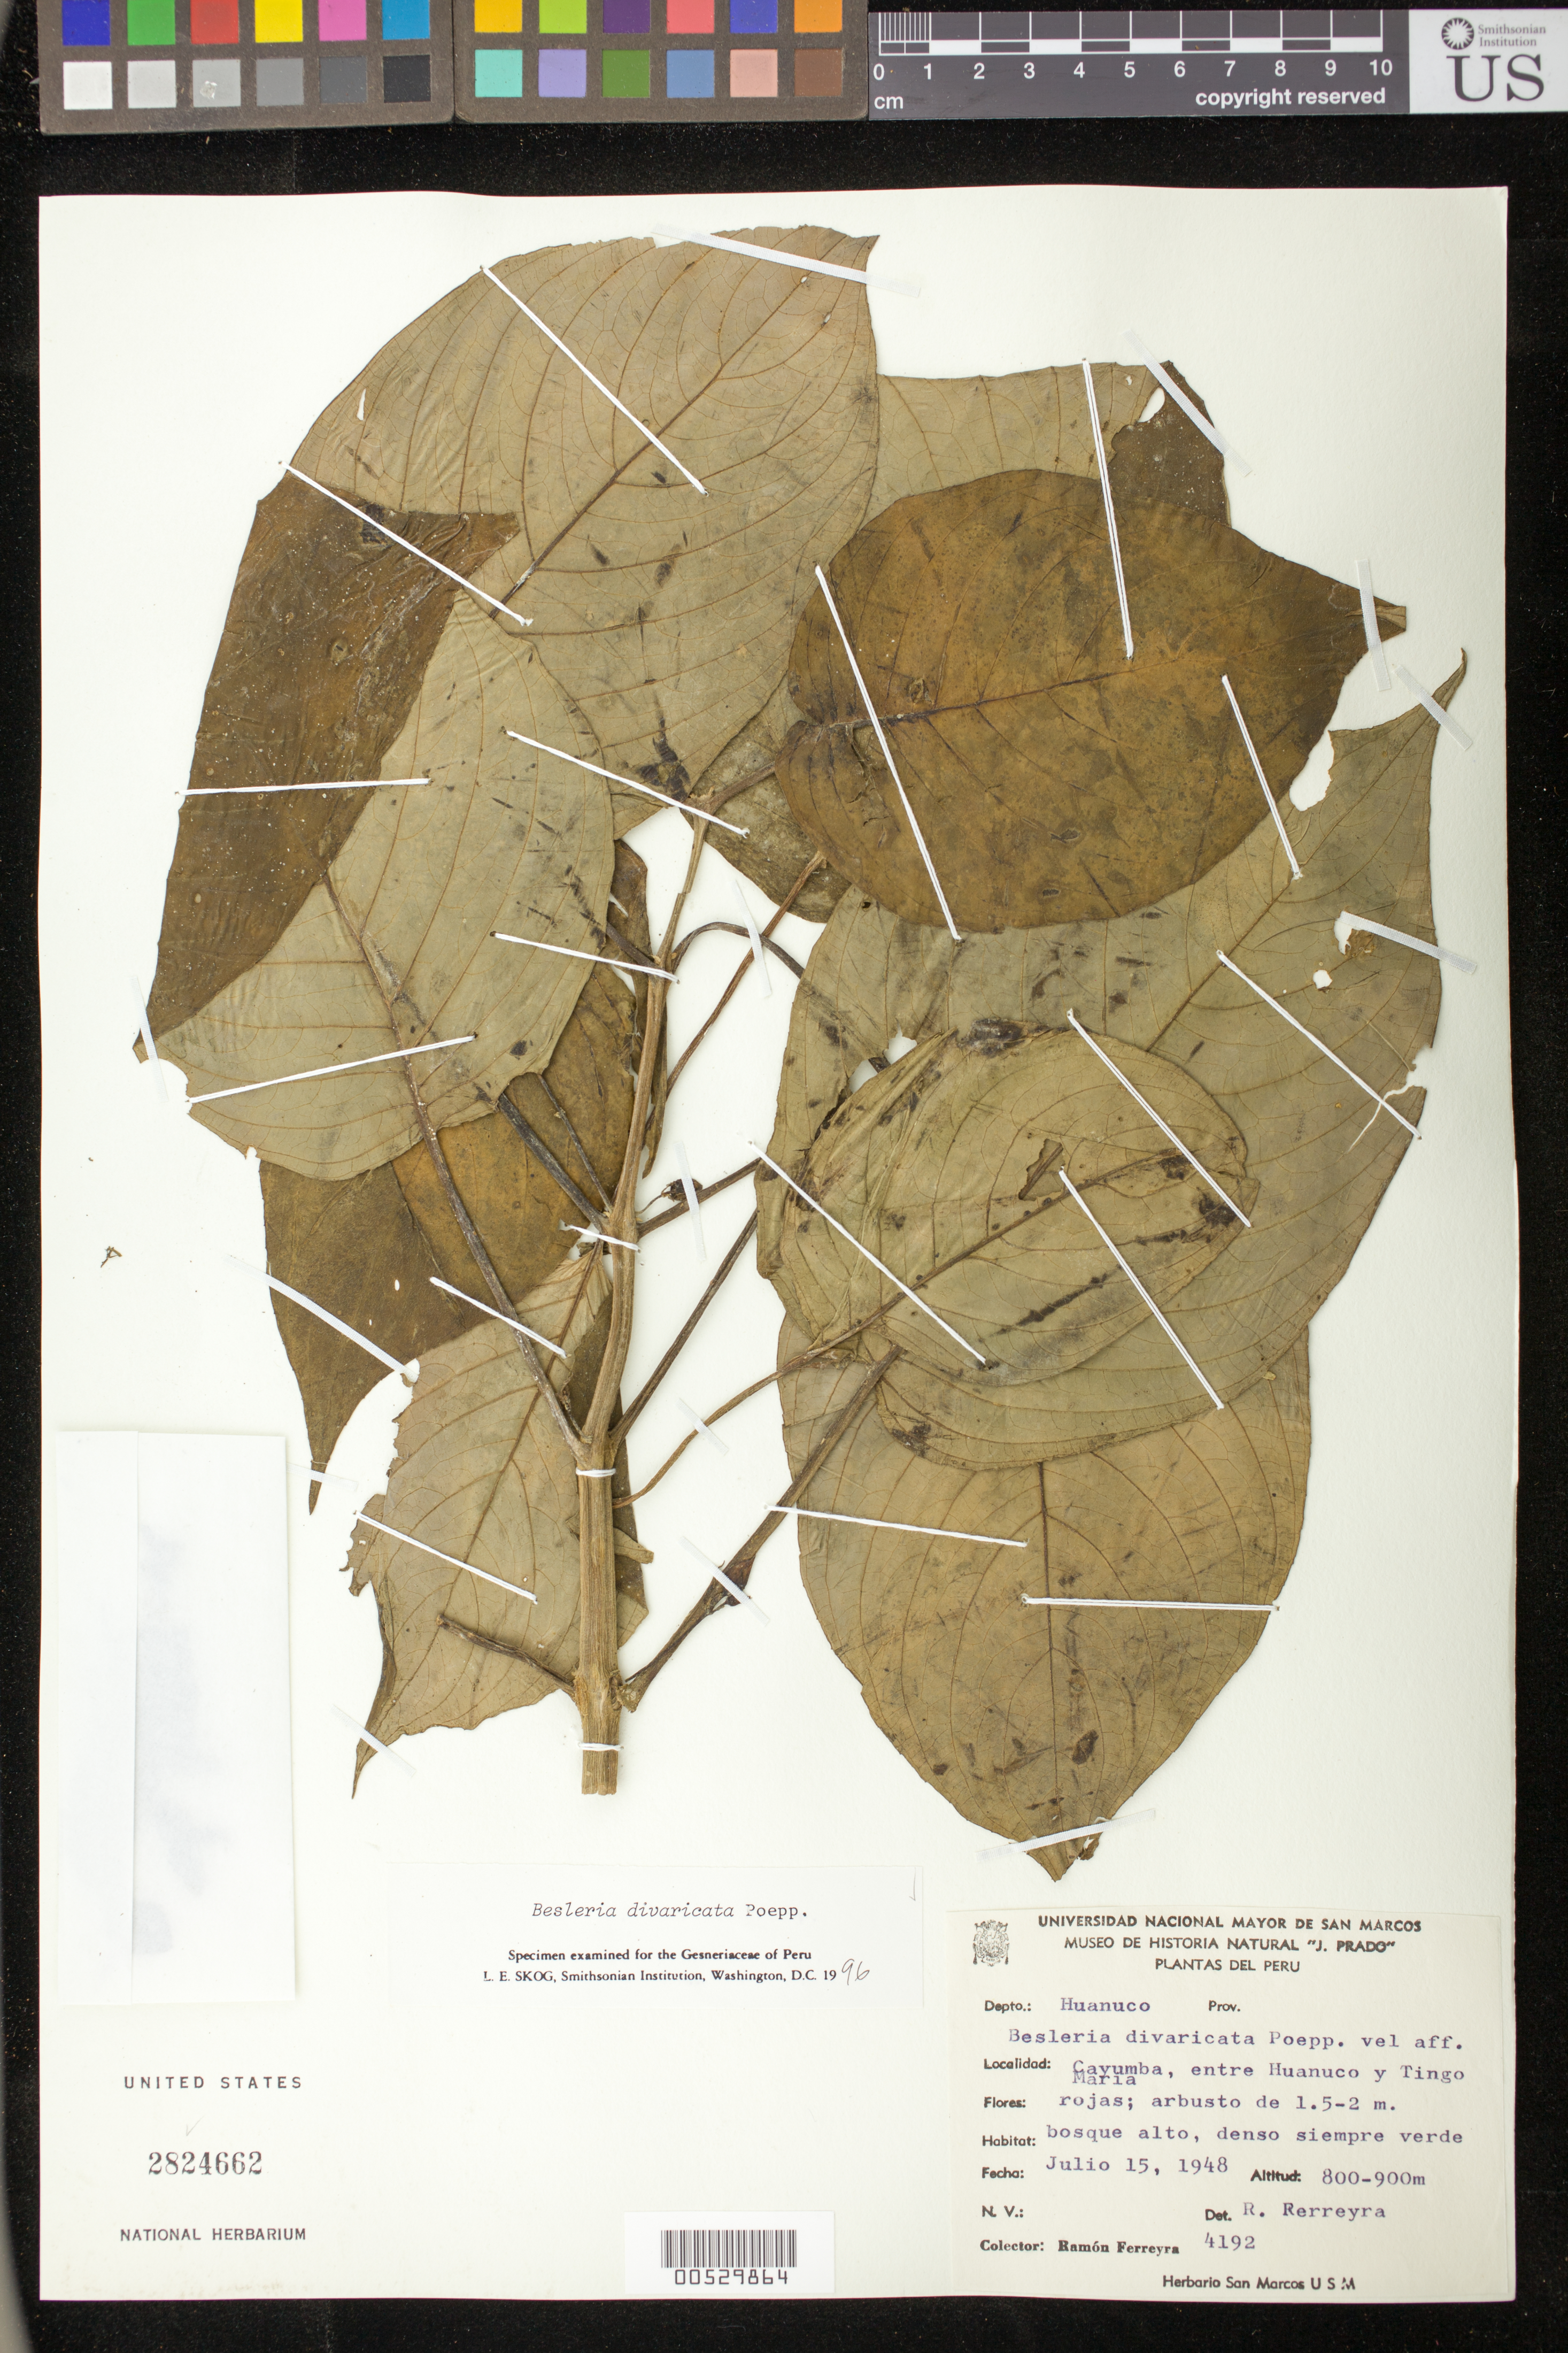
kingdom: Plantae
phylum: Tracheophyta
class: Magnoliopsida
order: Lamiales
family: Gesneriaceae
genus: Besleria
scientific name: Besleria divaricata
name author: Poepp.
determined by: Skog, Laurence E.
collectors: R. A. Ferreyra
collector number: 4192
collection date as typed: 15 Jul 1948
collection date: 1948-07-15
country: Peru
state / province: Huánuco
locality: Cayumba, entre Huanuco y Tingo Maria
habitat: Bosque alto, denso diempre verde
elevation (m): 800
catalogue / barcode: US 2824662